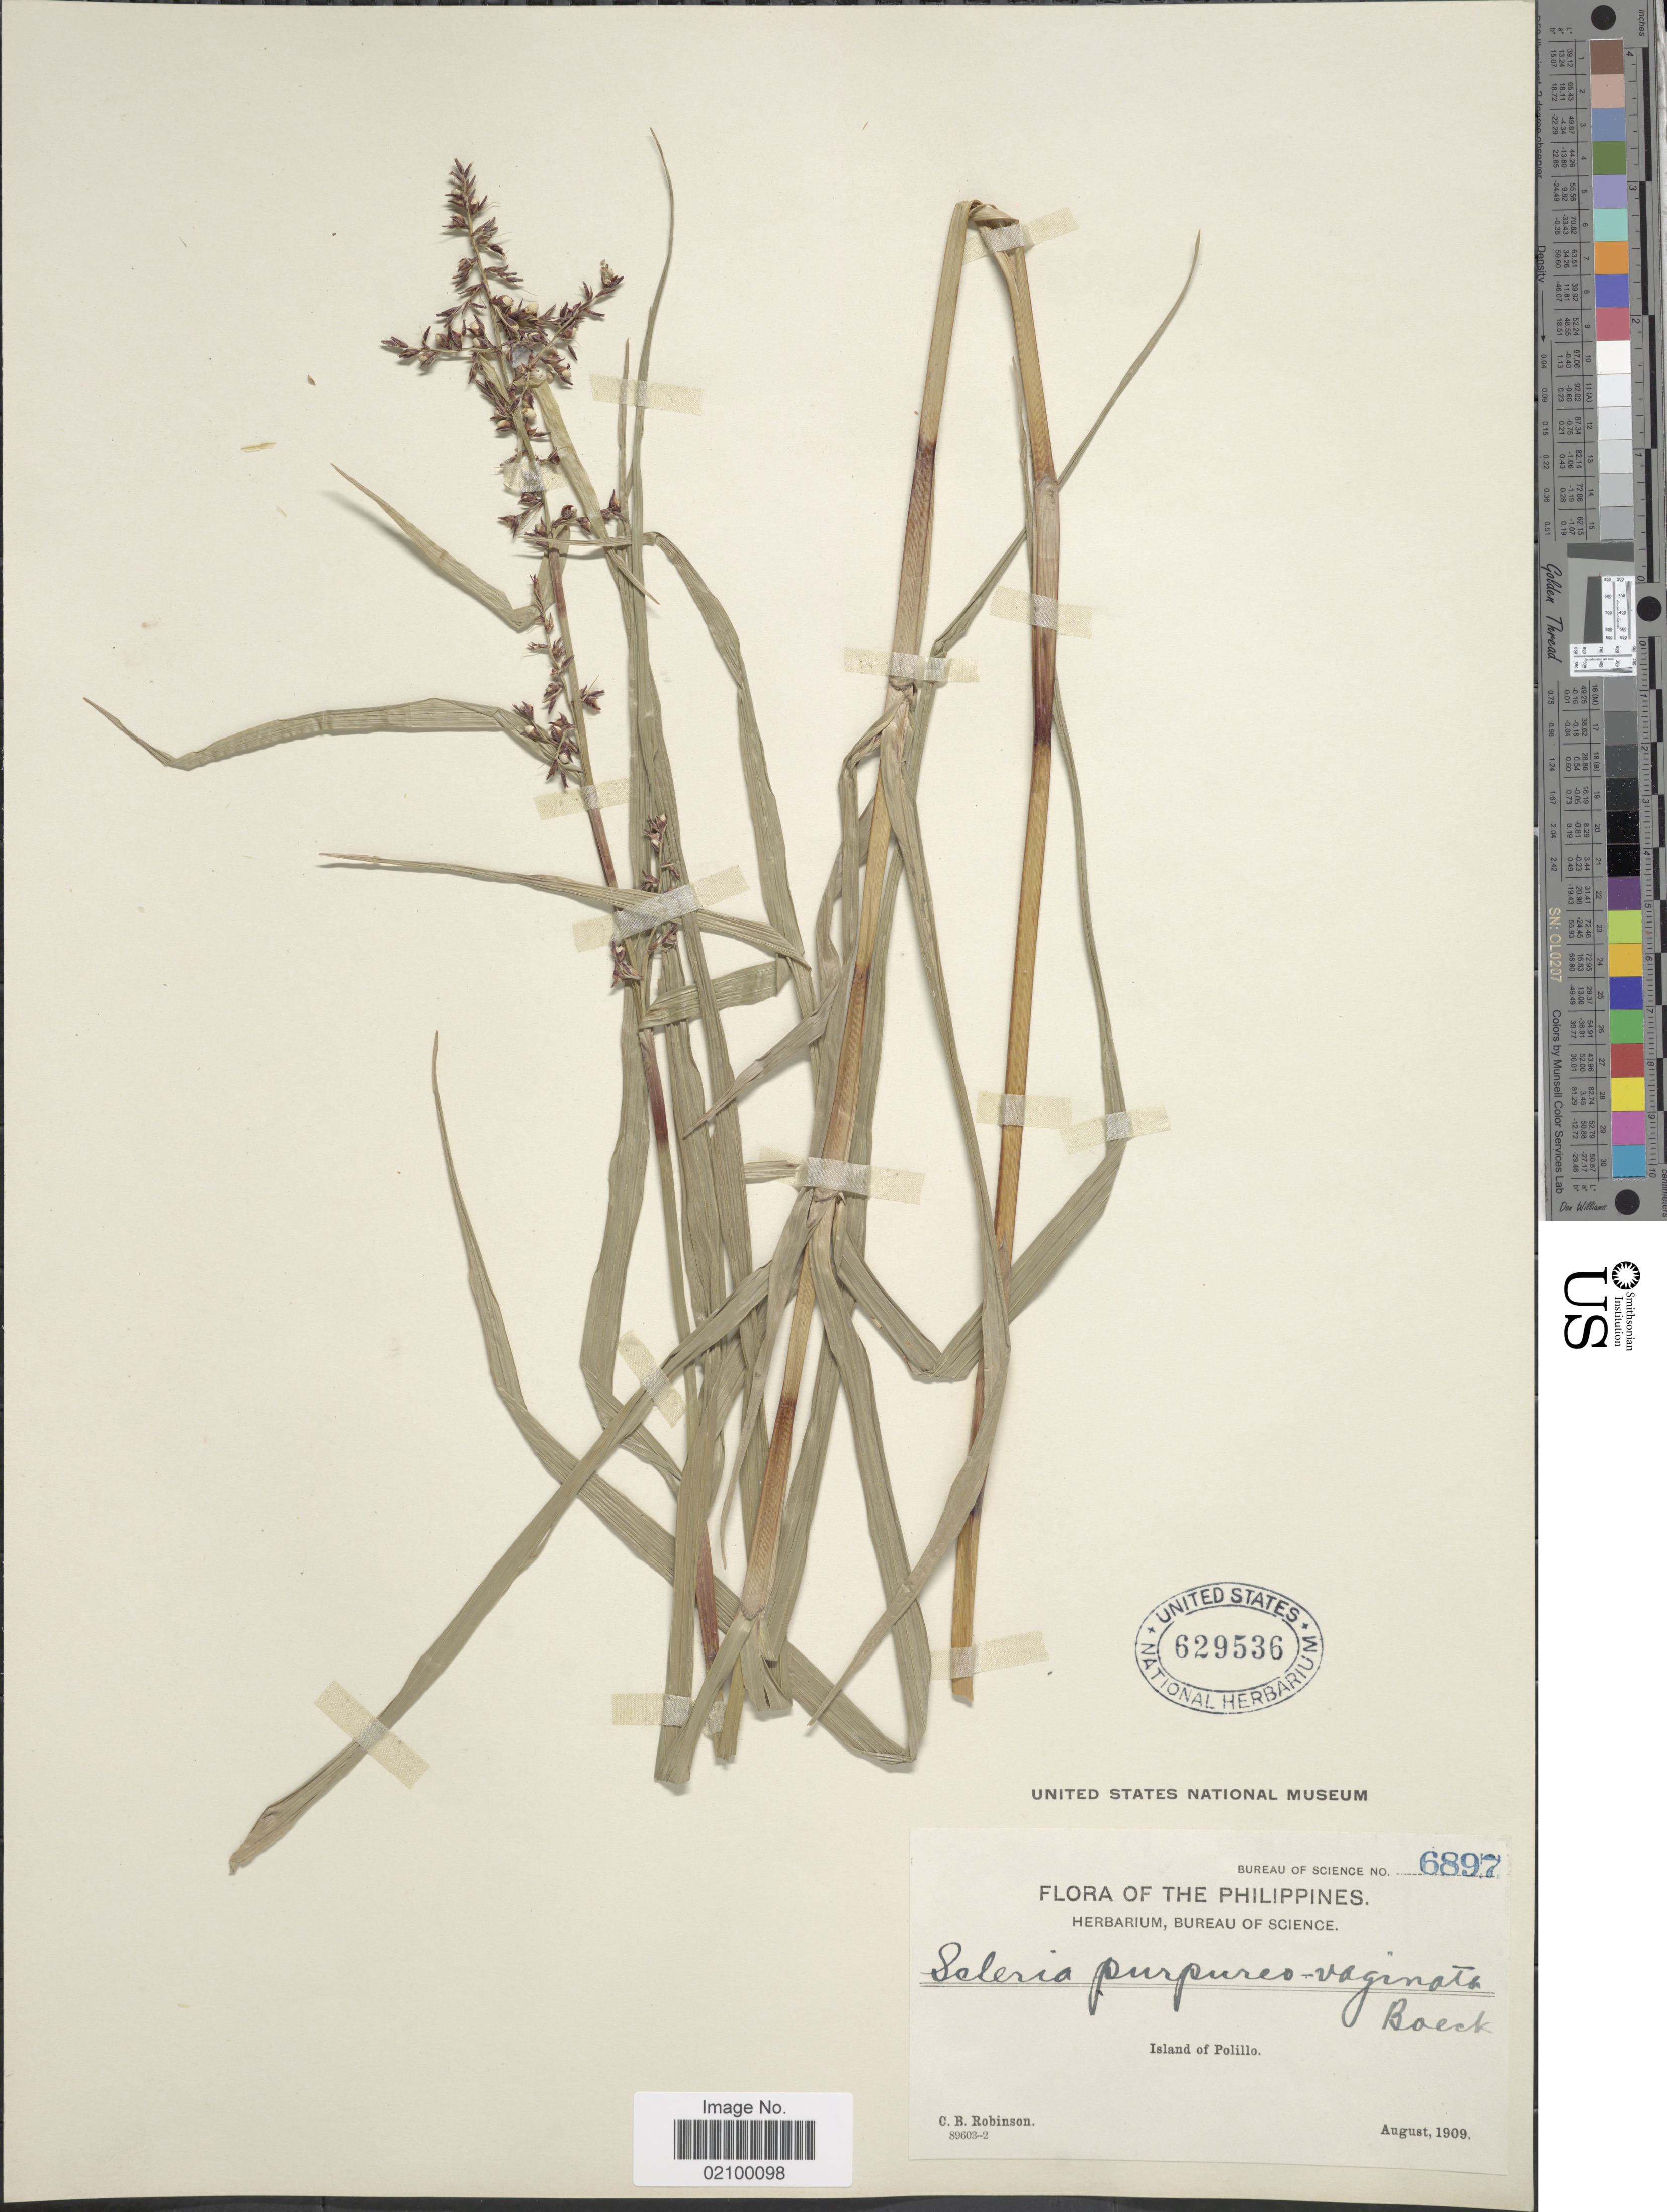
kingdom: Plantae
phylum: Tracheophyta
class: Liliopsida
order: Poales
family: Cyperaceae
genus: Scleria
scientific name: Scleria scrobiculata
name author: Nees & Meyen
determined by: Strong, Mark T., (BOT), Smithsonian Institution - National Museum of Natural History (UNITED STATES)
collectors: C. Robinson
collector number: Bureau of Science 6897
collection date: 1909-08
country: Philippines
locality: Island of Polillo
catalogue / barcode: US 629536